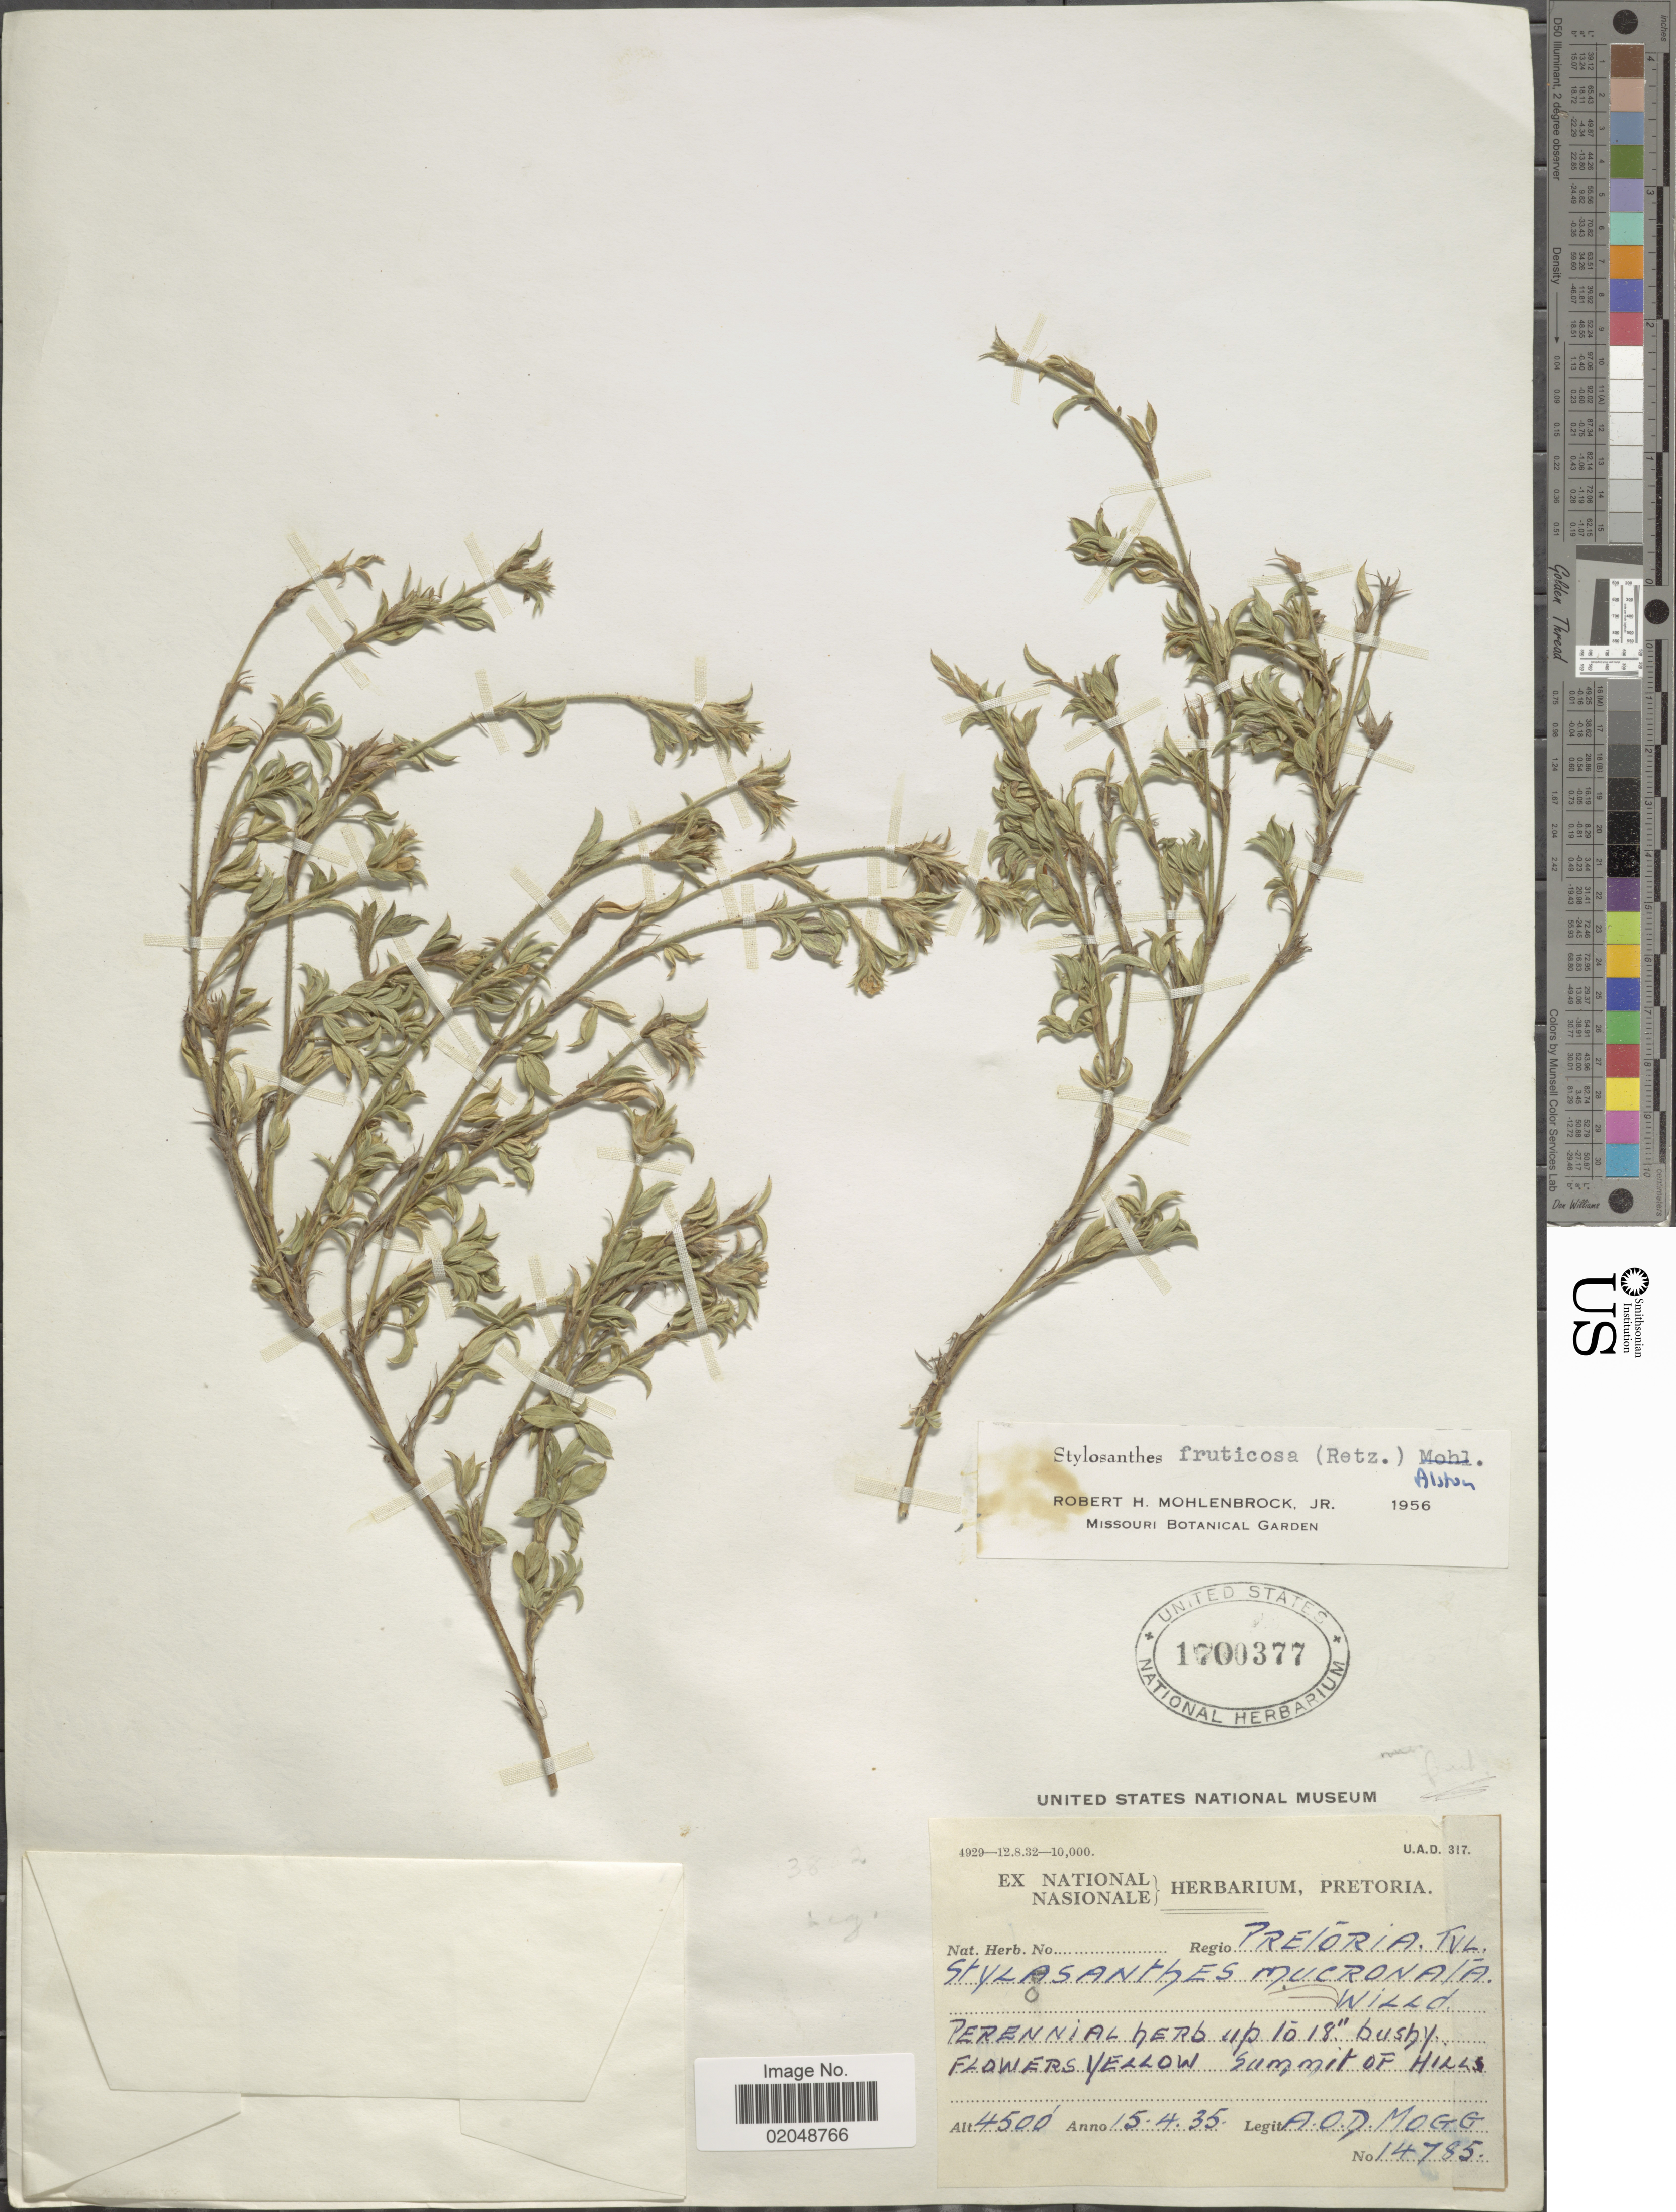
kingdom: Plantae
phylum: Tracheophyta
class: Magnoliopsida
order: Fabales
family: Fabaceae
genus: Stylosanthes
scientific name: Stylosanthes fruticosa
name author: (Retz.) Alston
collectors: A. O. Mogg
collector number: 14785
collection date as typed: Transcribed d/m/y: 15/4/35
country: South Africa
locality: Regio Pretoria, Tvl, Summit of Hills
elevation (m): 1372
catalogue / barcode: US 1700377